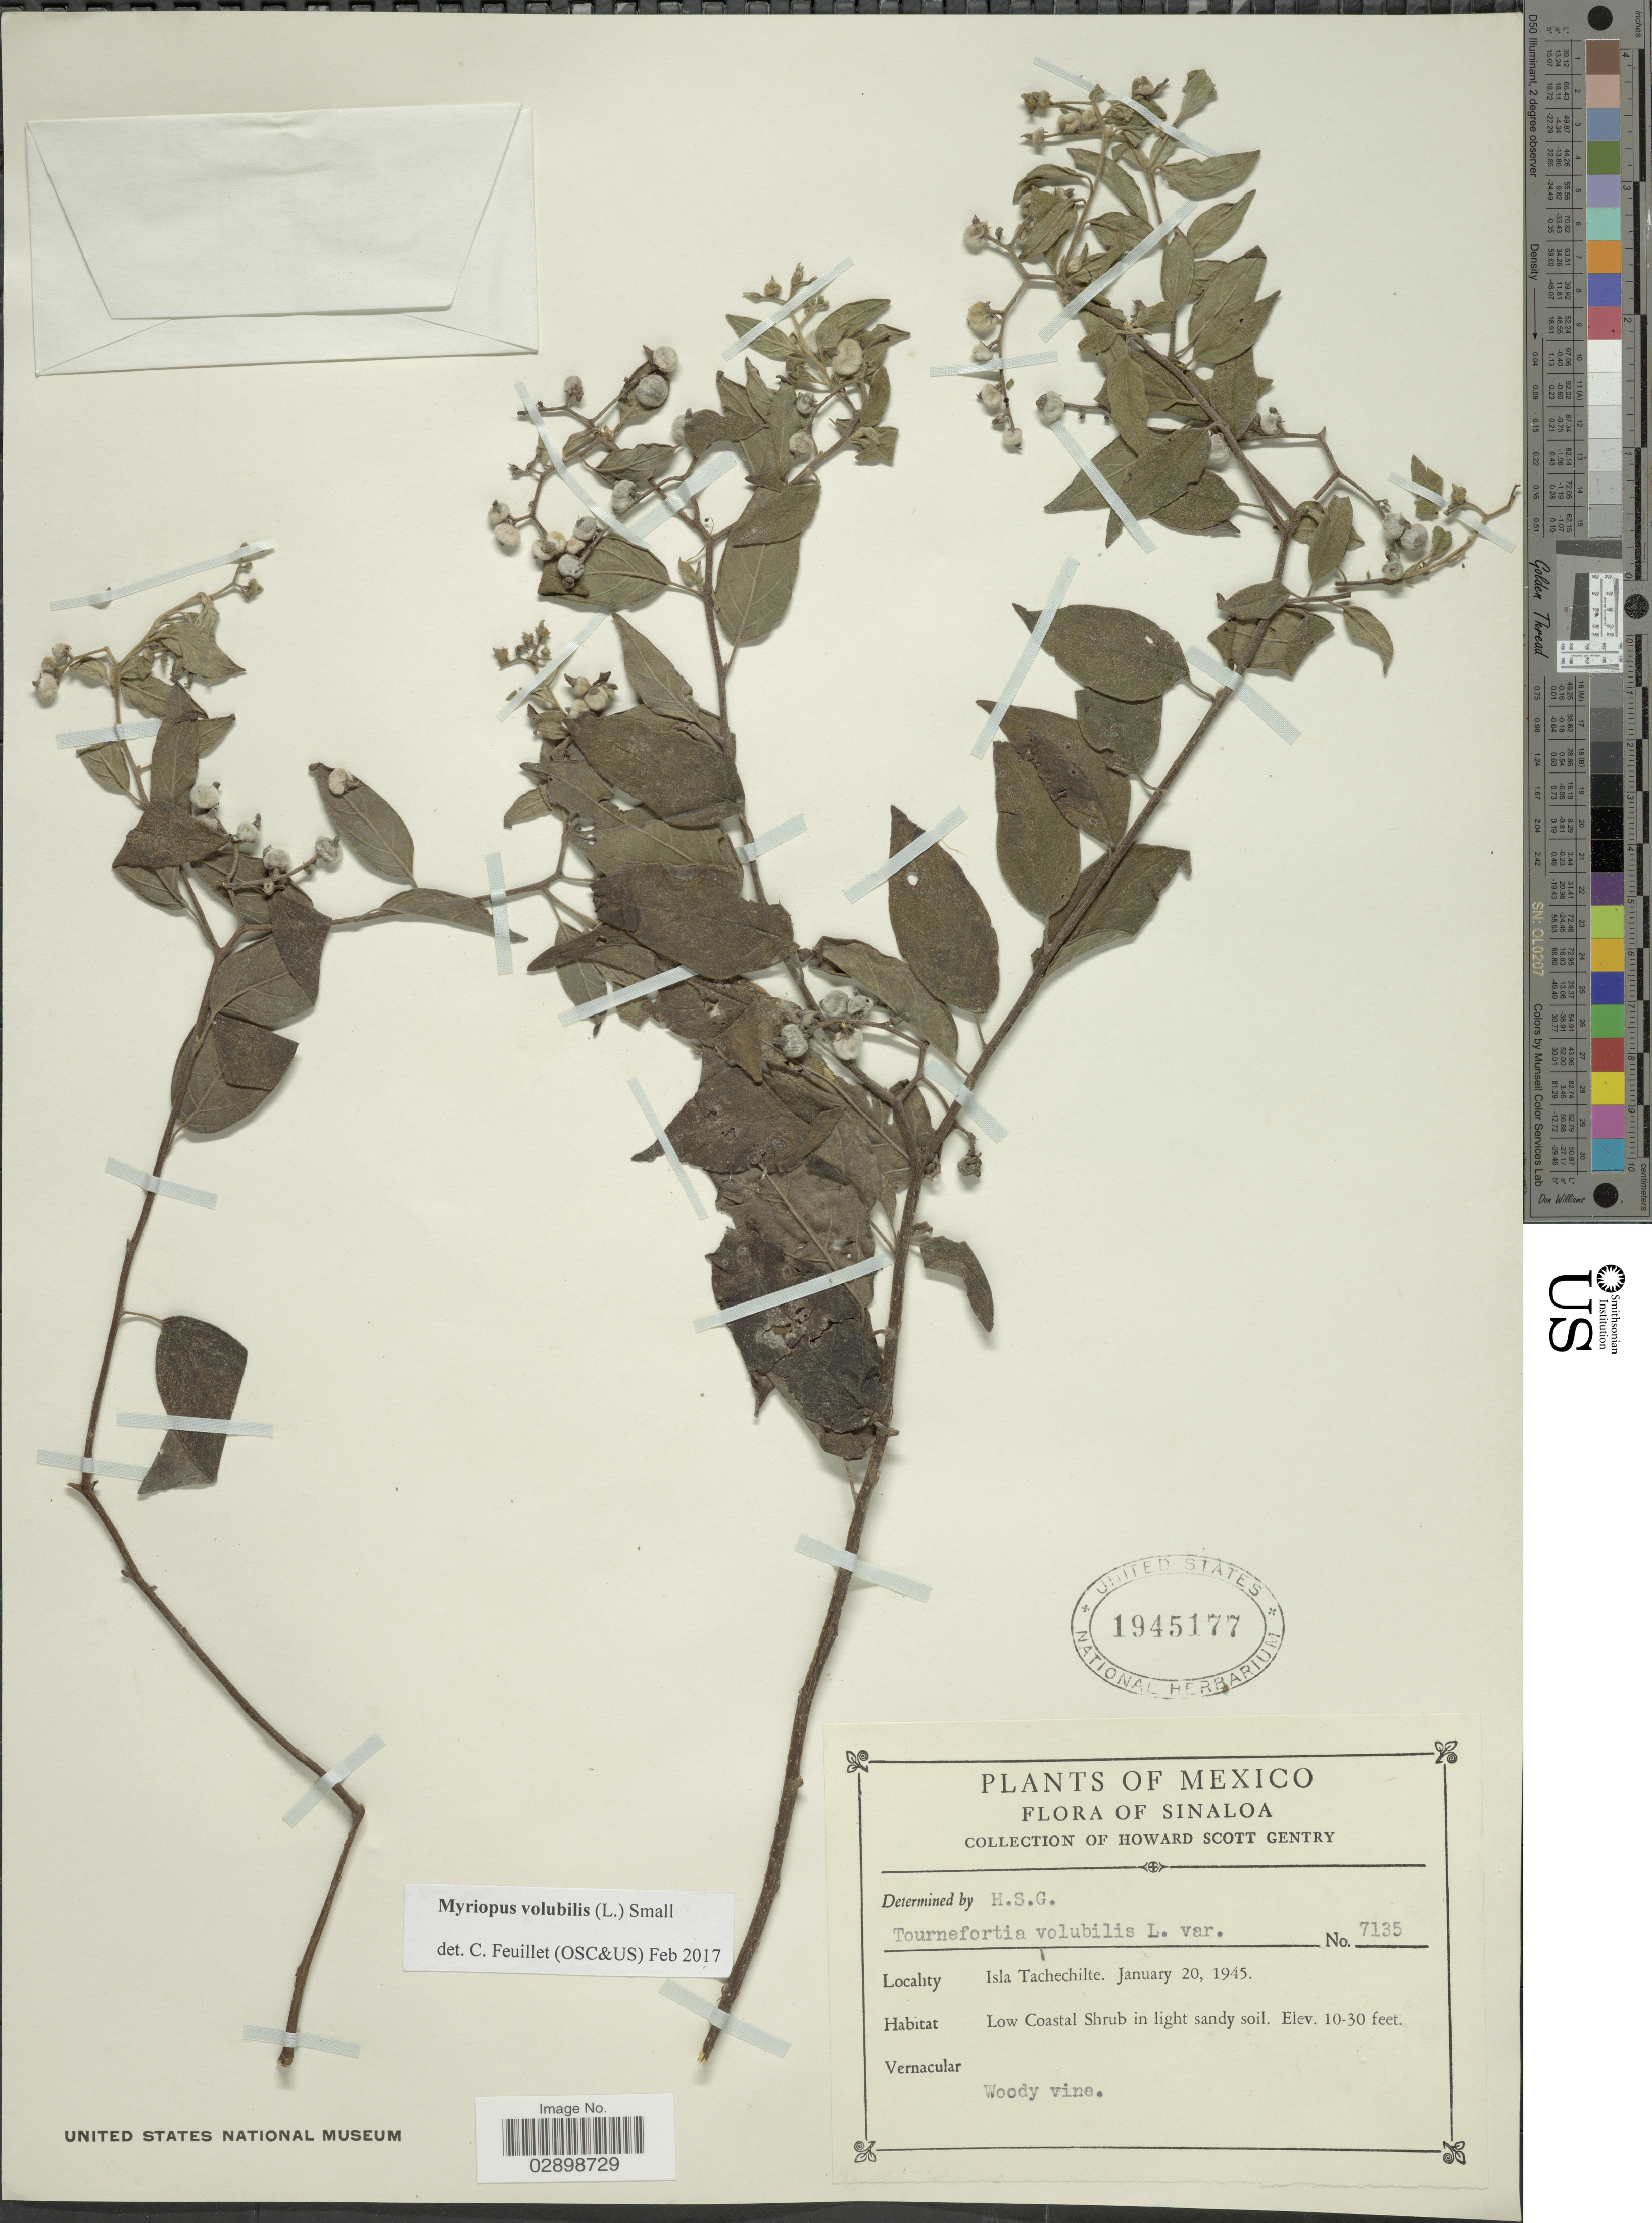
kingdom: Plantae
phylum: Tracheophyta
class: Magnoliopsida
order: Boraginales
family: Heliotropiaceae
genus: Myriopus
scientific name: Myriopus volubilis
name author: (L.) Small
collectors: H. S. Gentry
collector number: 7135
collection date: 1945-01-20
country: Mexico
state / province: Sinaloa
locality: Isla Tachechitle.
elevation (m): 3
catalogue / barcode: US 1945177